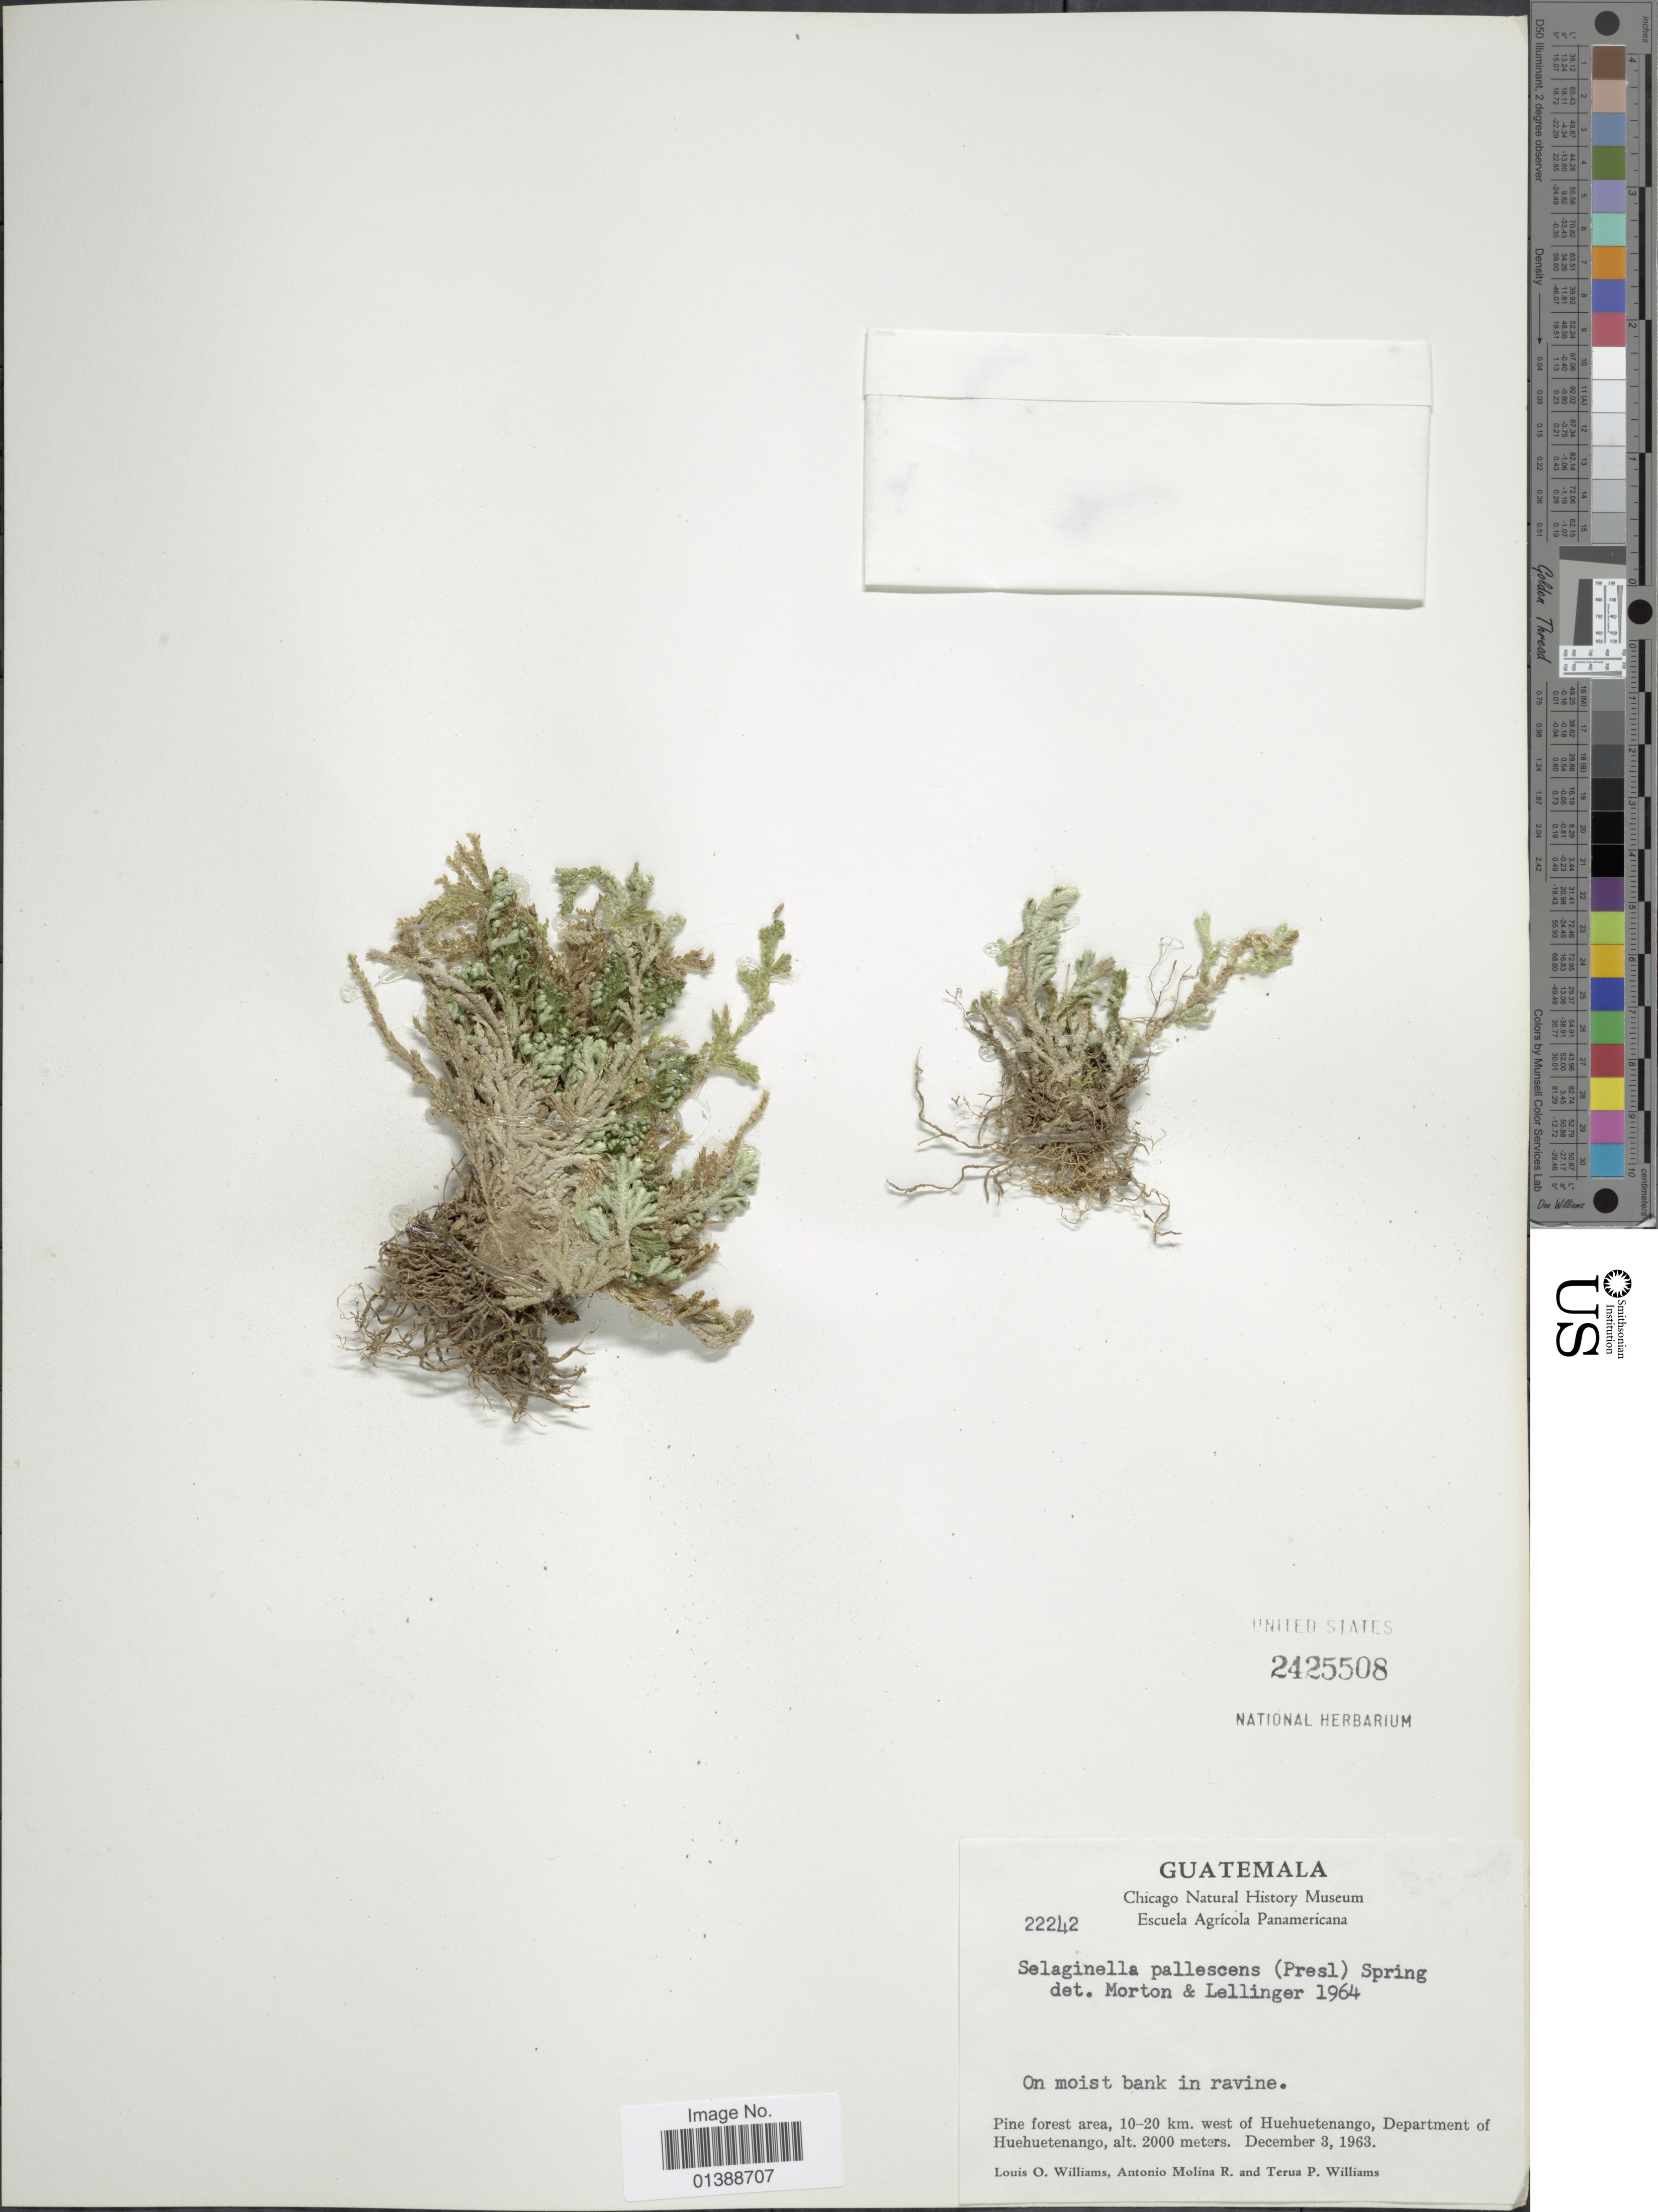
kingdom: Plantae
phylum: Tracheophyta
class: Lycopodiopsida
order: Selaginellales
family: Selaginellaceae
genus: Selaginella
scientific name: Selaginella pallescens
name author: (C. Presl) Spring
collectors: L. O. Williams, A. Molina R. & T. P. Williams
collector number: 22242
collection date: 1963-12-03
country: Guatemala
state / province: Huehuetenango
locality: Pine forest are, 10-12 km west of Huehuietenango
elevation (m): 2000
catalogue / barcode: US 2425508